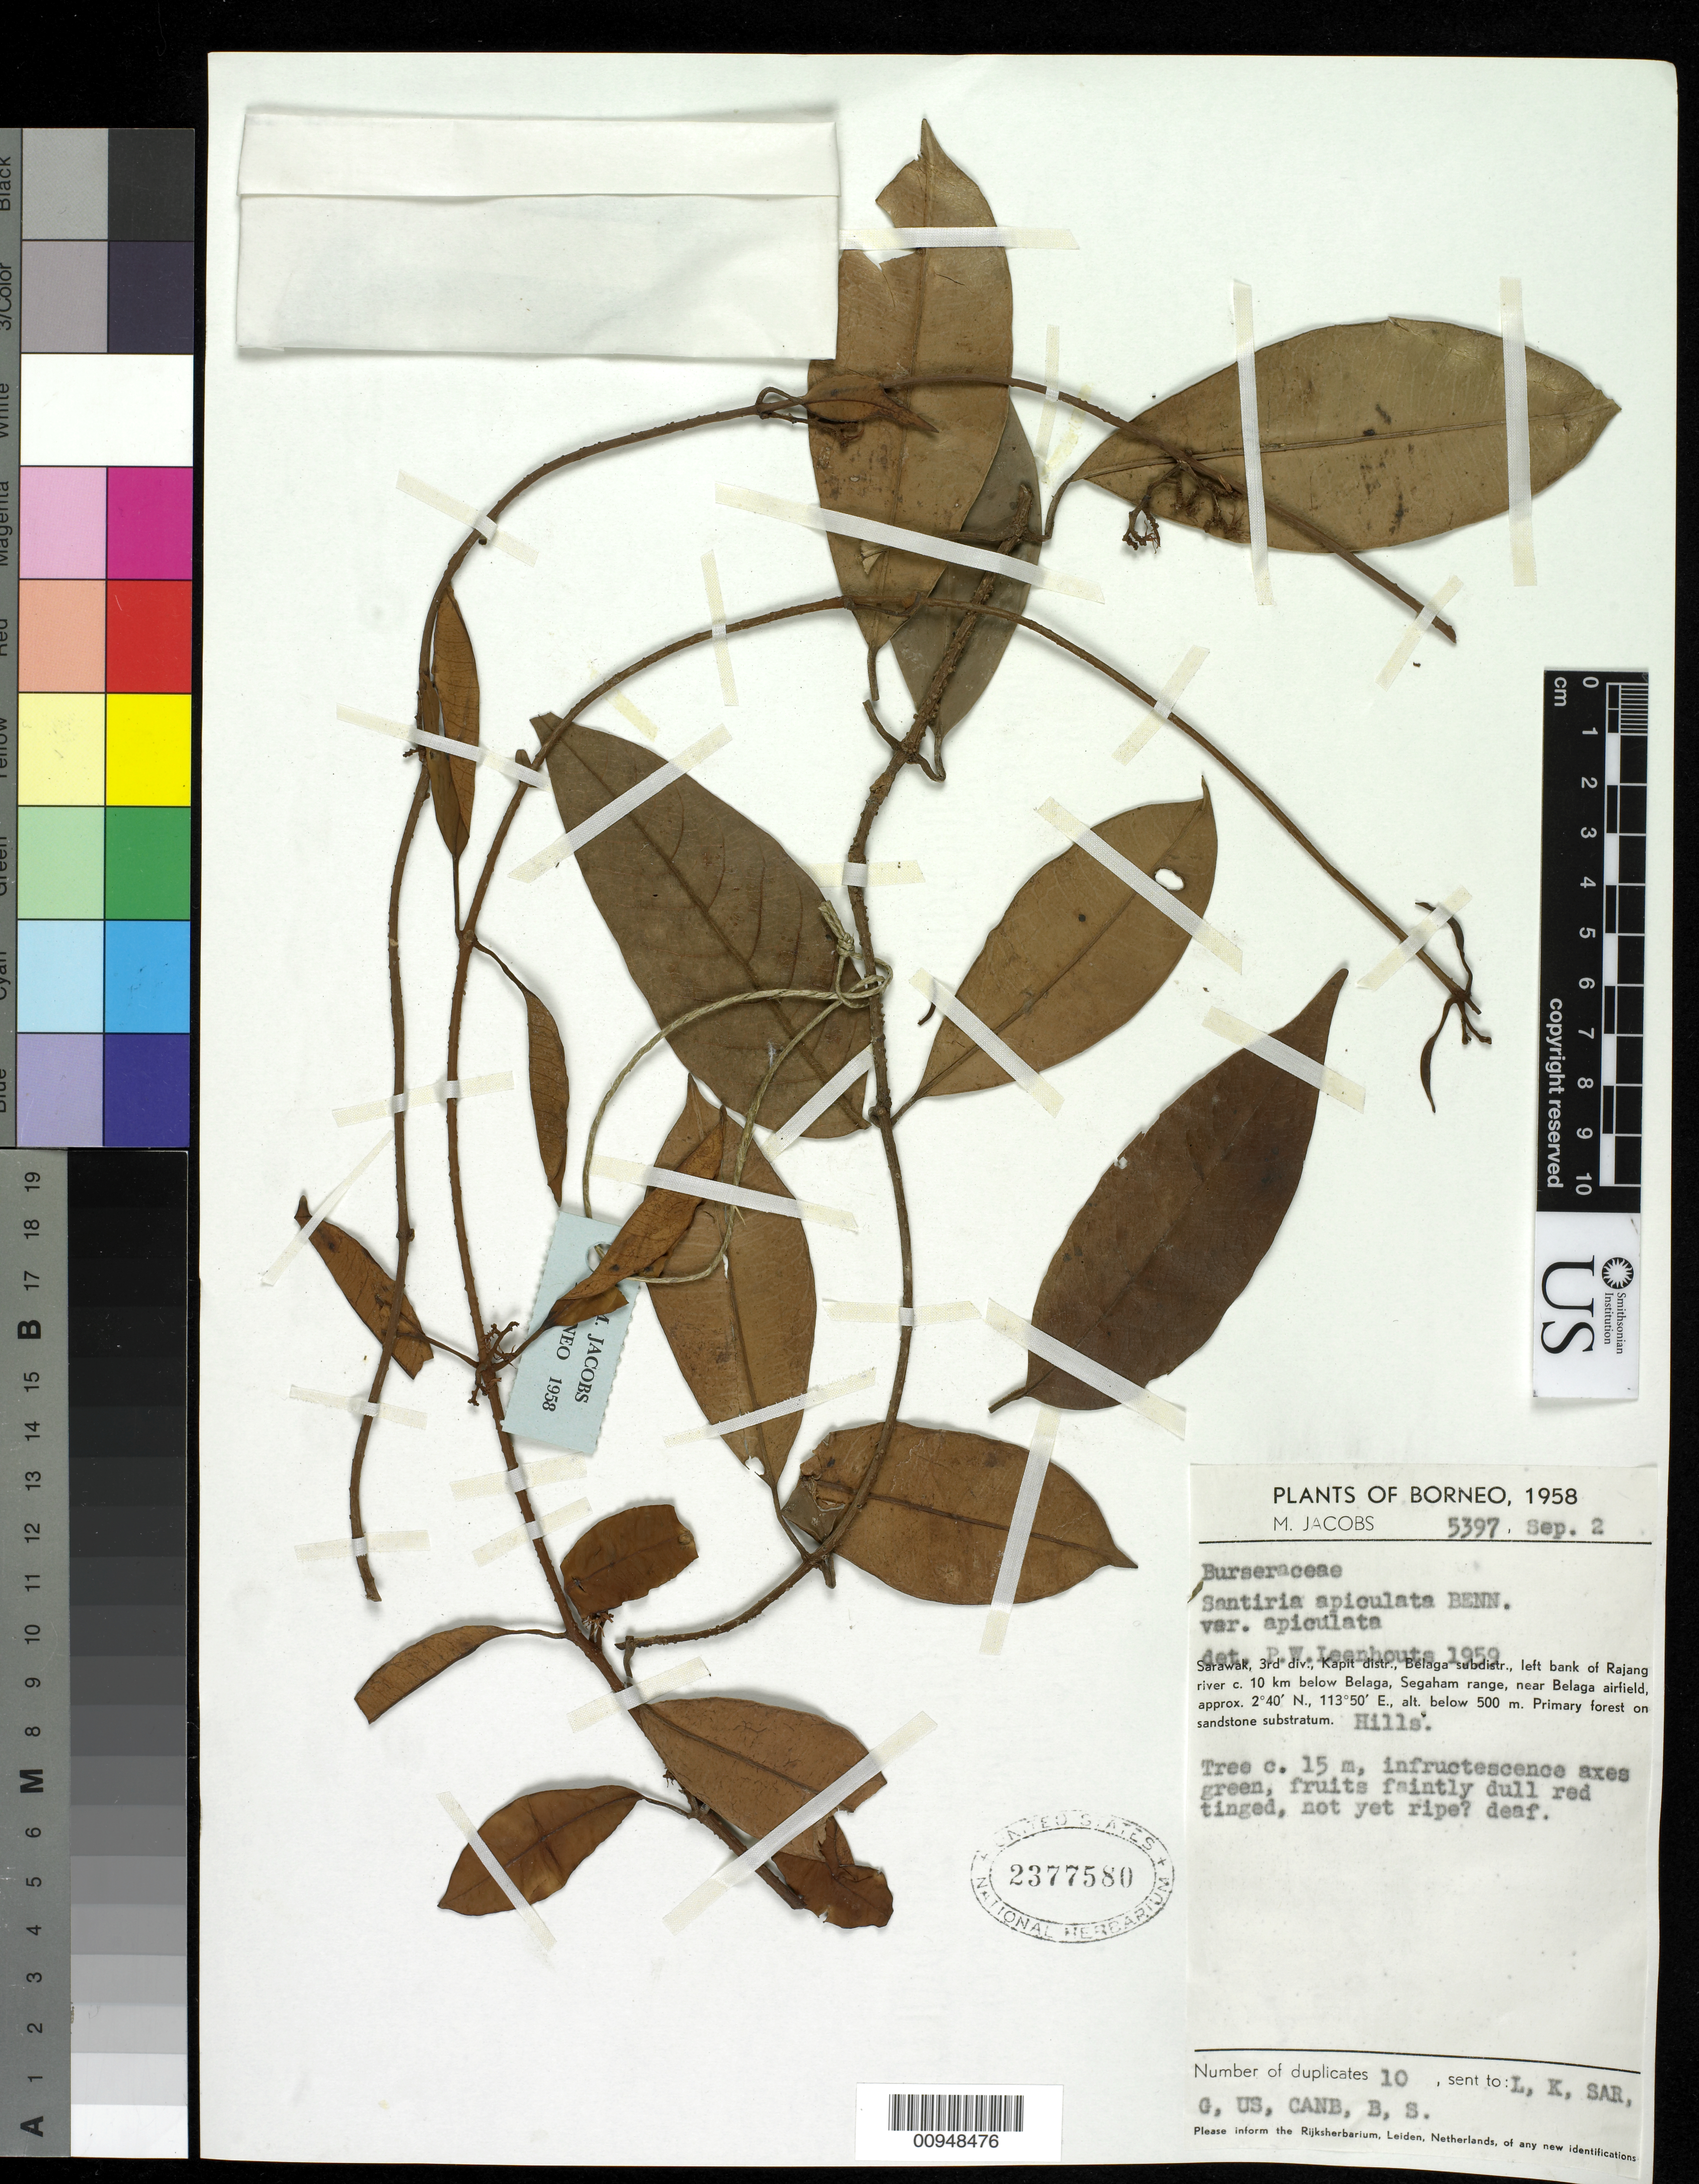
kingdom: Plantae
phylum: Tracheophyta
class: Magnoliopsida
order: Sapindales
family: Burseraceae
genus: Santiria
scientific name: Santiria apiculata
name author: A.W. Benn.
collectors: M. R. Jacobs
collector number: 5397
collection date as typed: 02 Sep 1958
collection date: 1958-09-02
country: Malaysia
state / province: Sarawak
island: Borneo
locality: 3rd div., Kapit distr., Belaga subdistr., left bank of Rajang river c. 10 km below Belaga, Segaham range range, near Belaga airfield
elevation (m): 500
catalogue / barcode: US 2377580